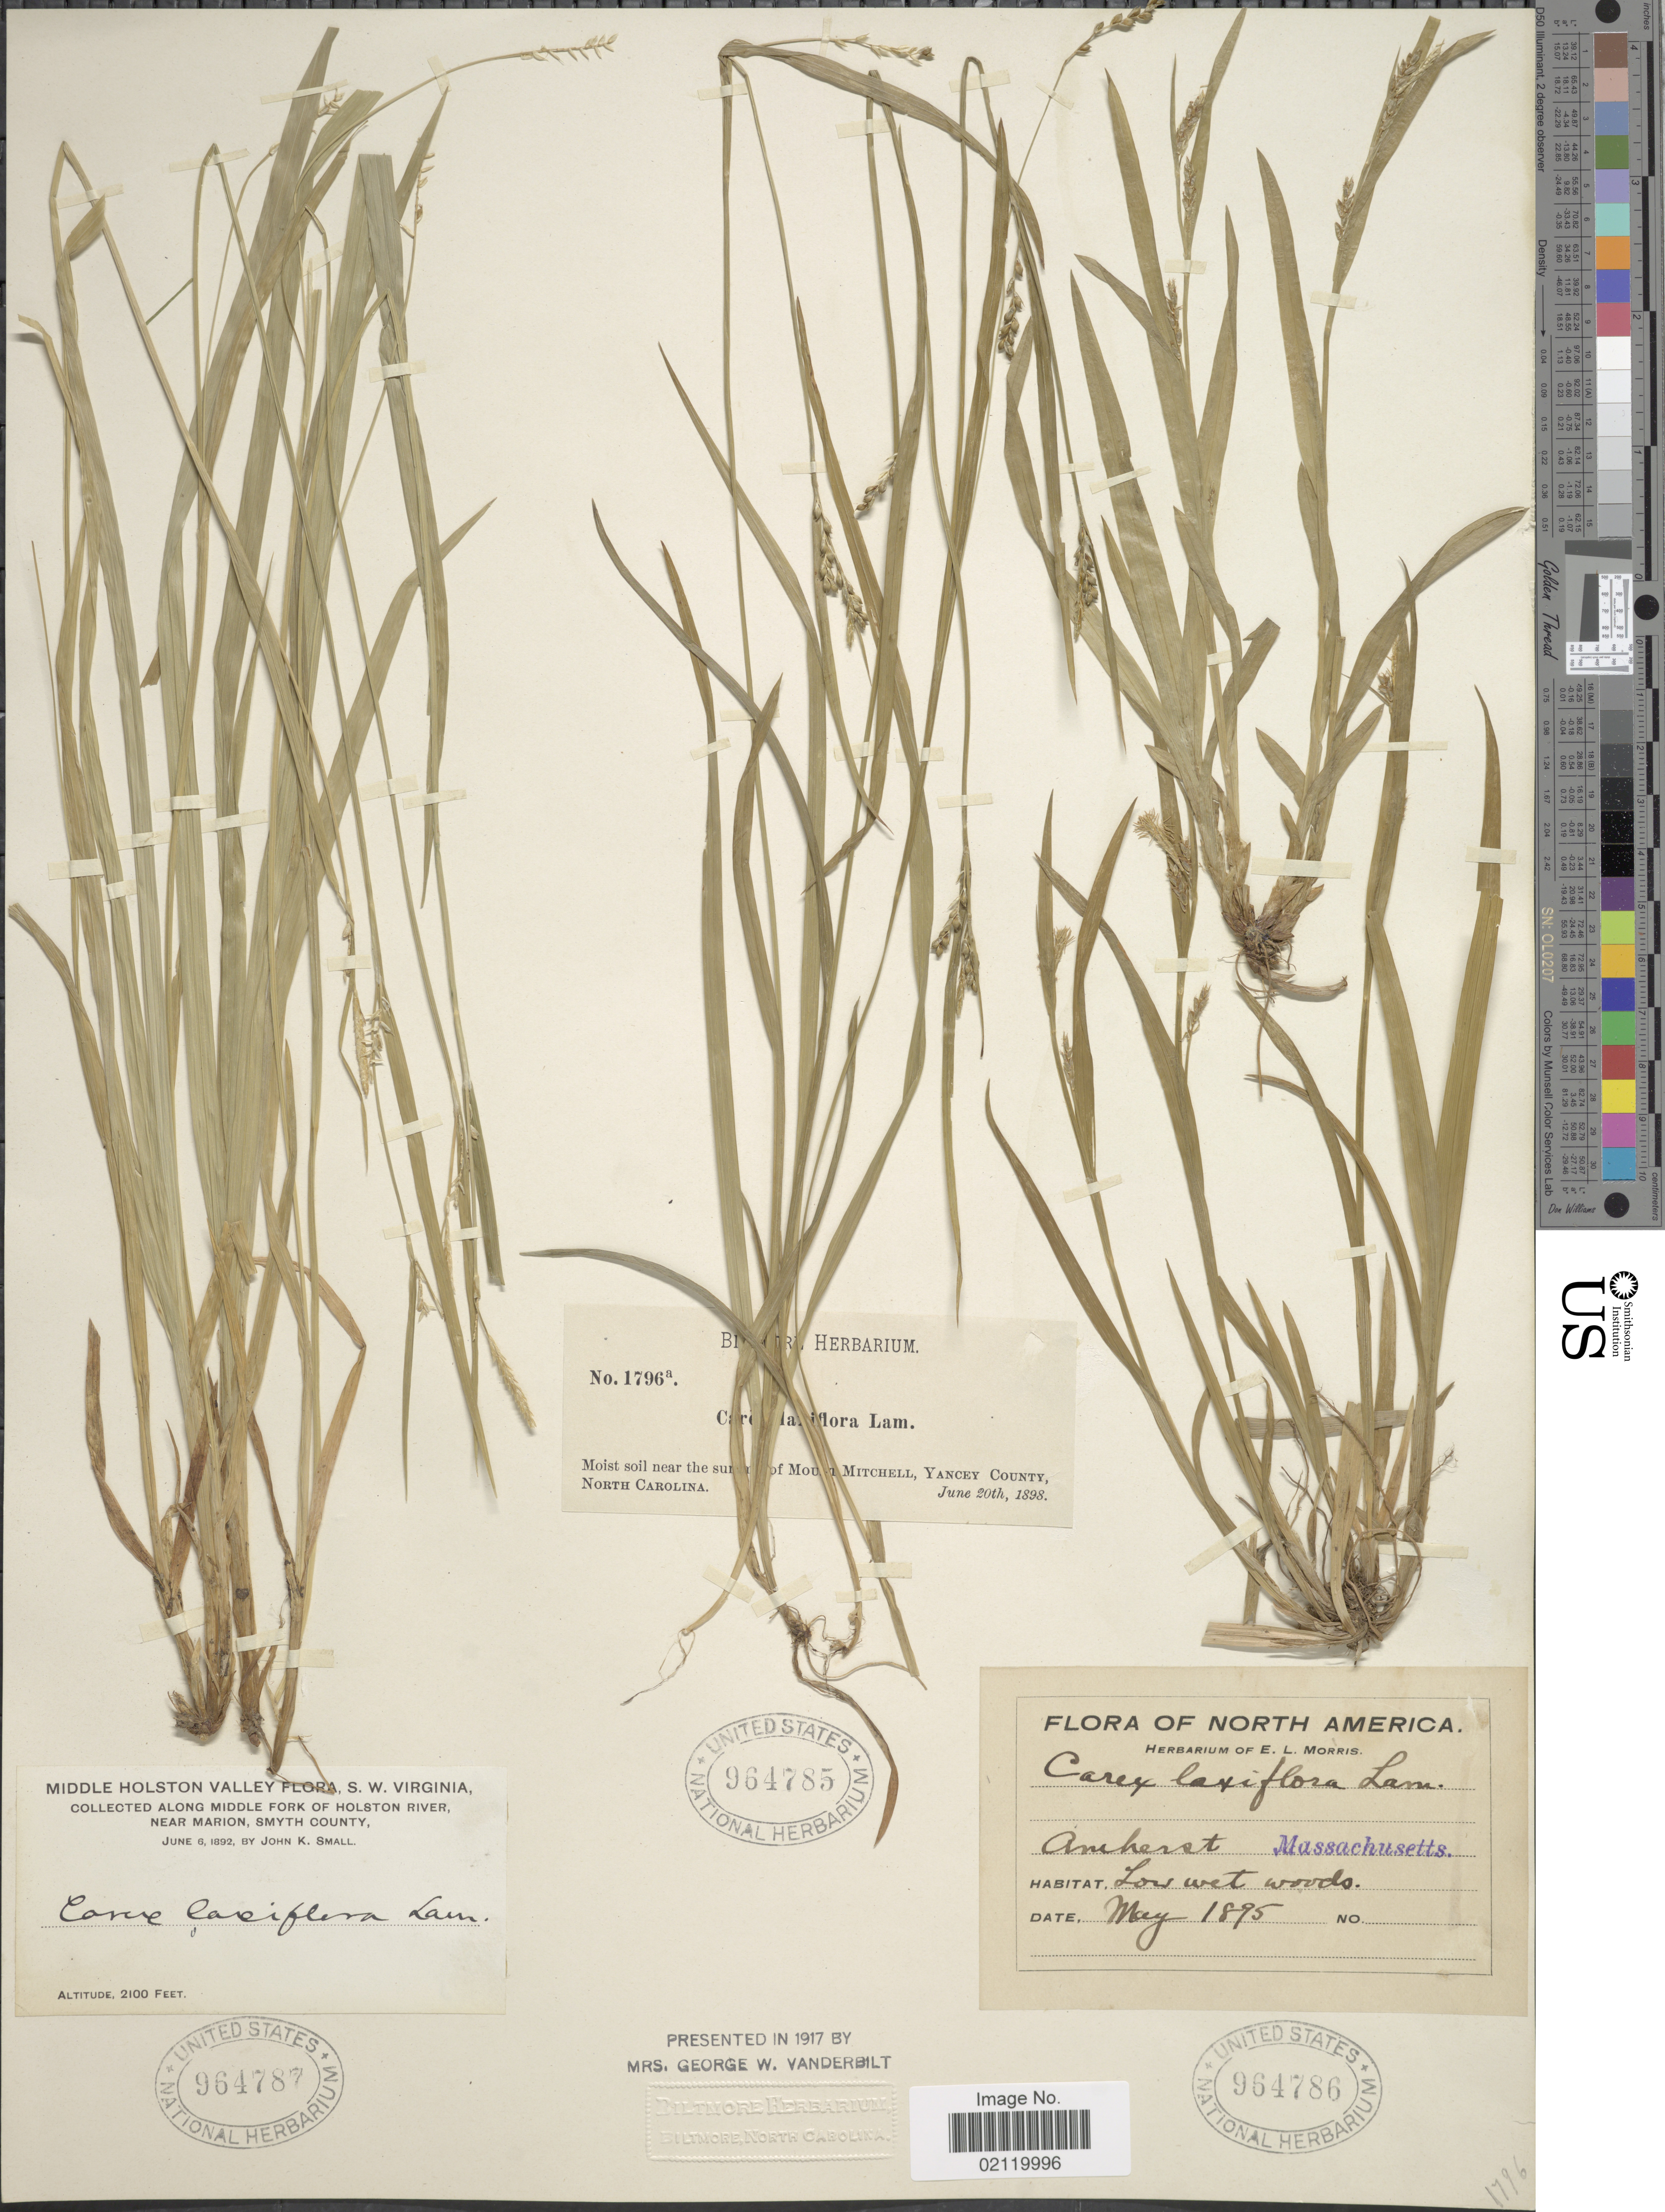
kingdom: Plantae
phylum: Tracheophyta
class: Liliopsida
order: Poales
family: Cyperaceae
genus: Carex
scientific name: Carex laxiflora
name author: Lam.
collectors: ex herb. Biltmore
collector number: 1796a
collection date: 1898-06-20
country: United States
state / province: North Carolina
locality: Moist soil near the summit of Mount Mitchell, Yancey County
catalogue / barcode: US 964785-2